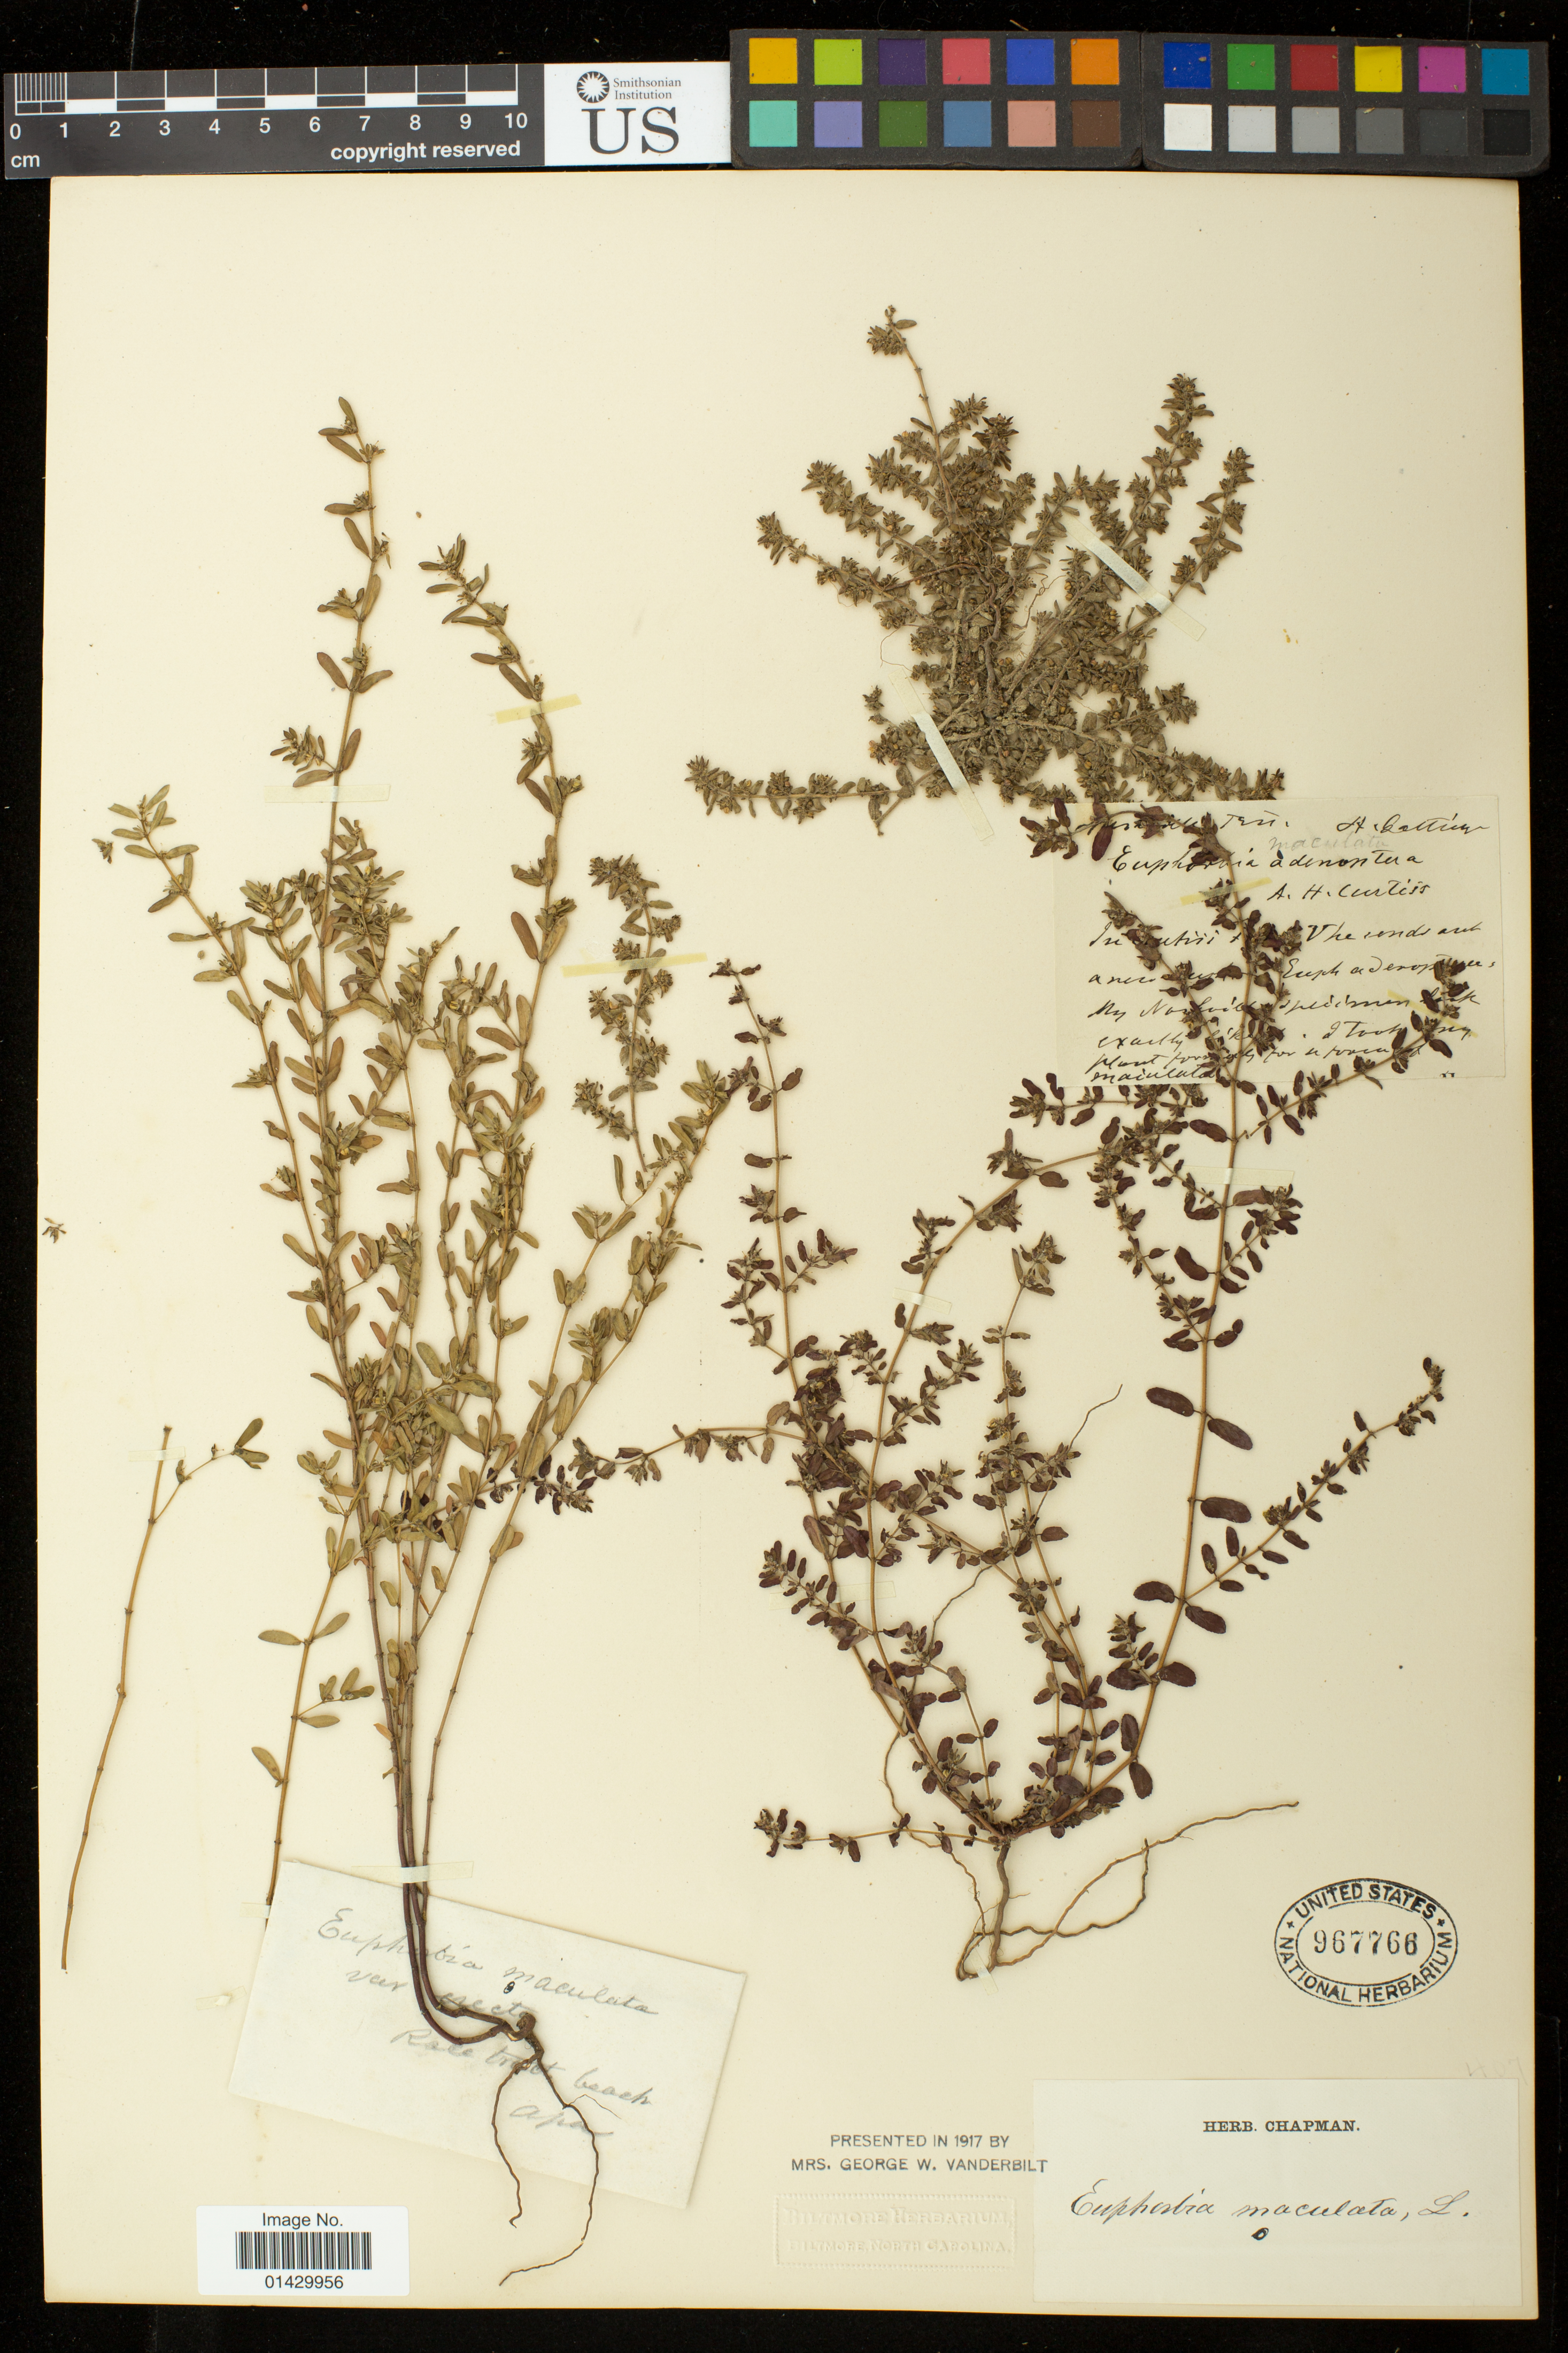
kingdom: Plantae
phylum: Tracheophyta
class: Magnoliopsida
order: Malpighiales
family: Euphorbiaceae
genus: Euphorbia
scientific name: Euphorbia maculata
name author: L.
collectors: A. Curtis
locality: Race tract beach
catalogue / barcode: US 967766